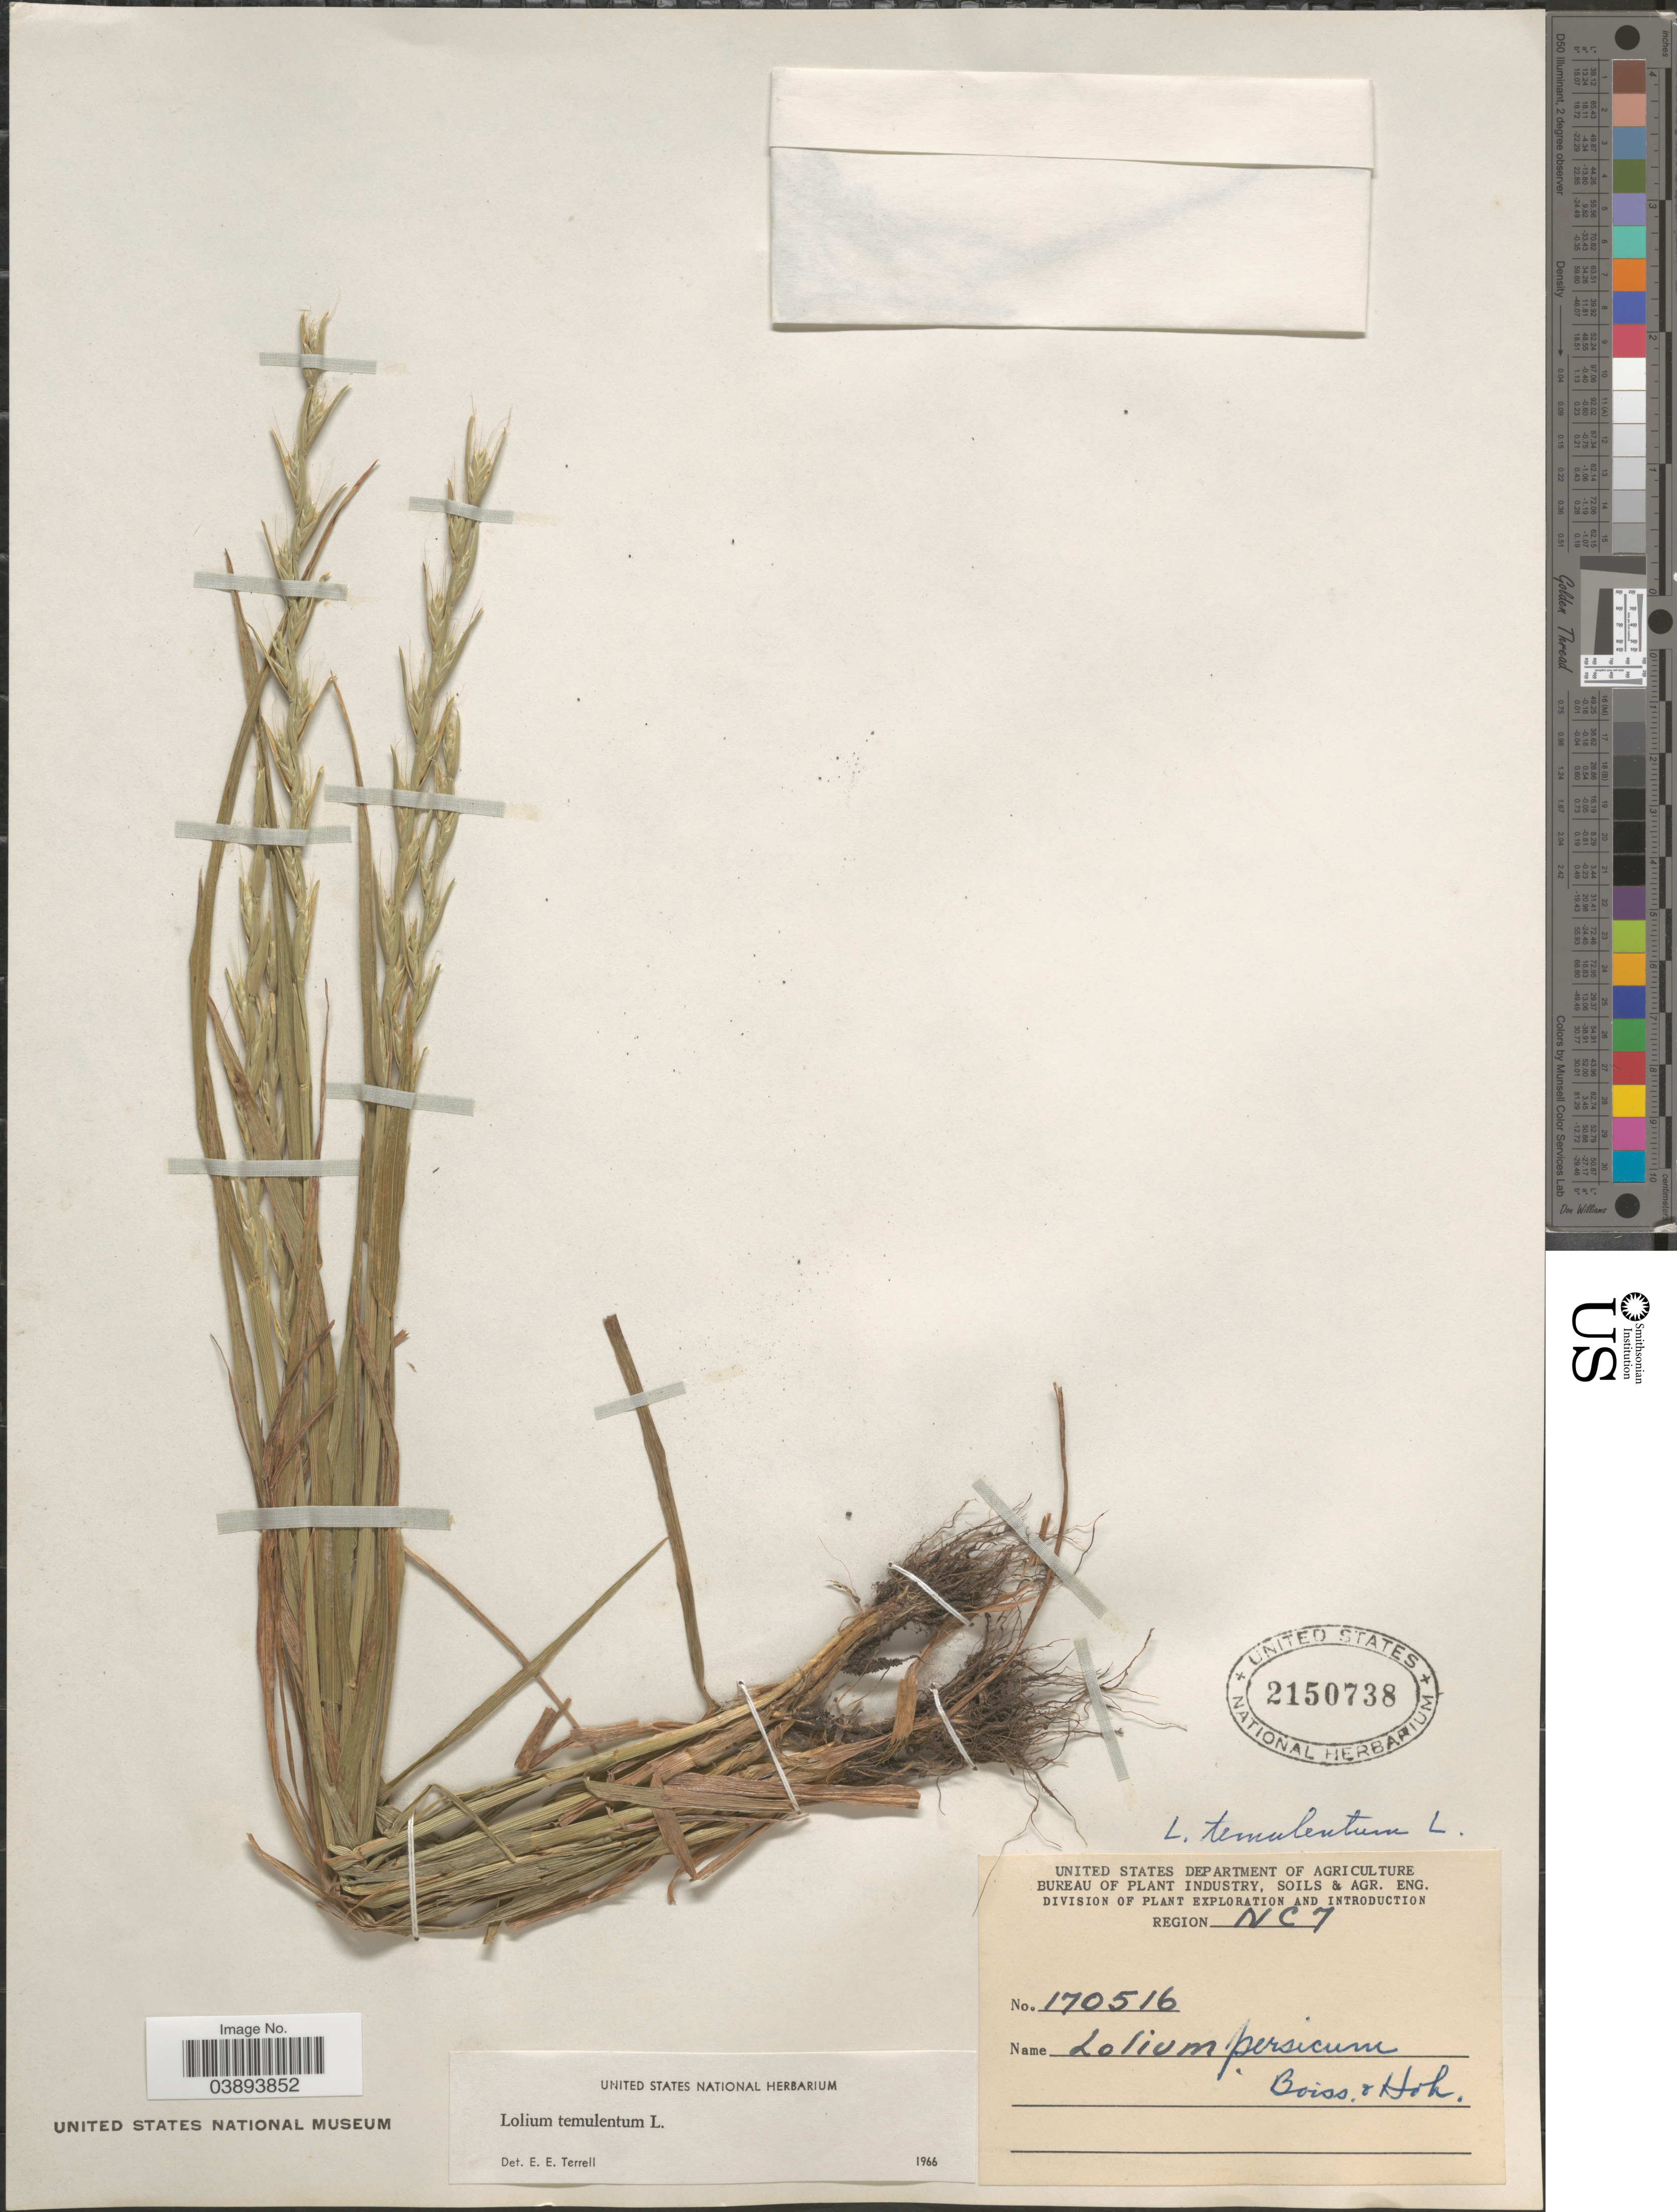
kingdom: Plantae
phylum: Tracheophyta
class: Liliopsida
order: Poales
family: Poaceae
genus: Lolium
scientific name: Lolium temulentum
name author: L.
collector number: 170516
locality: Region NC7.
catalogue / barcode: US 2150738